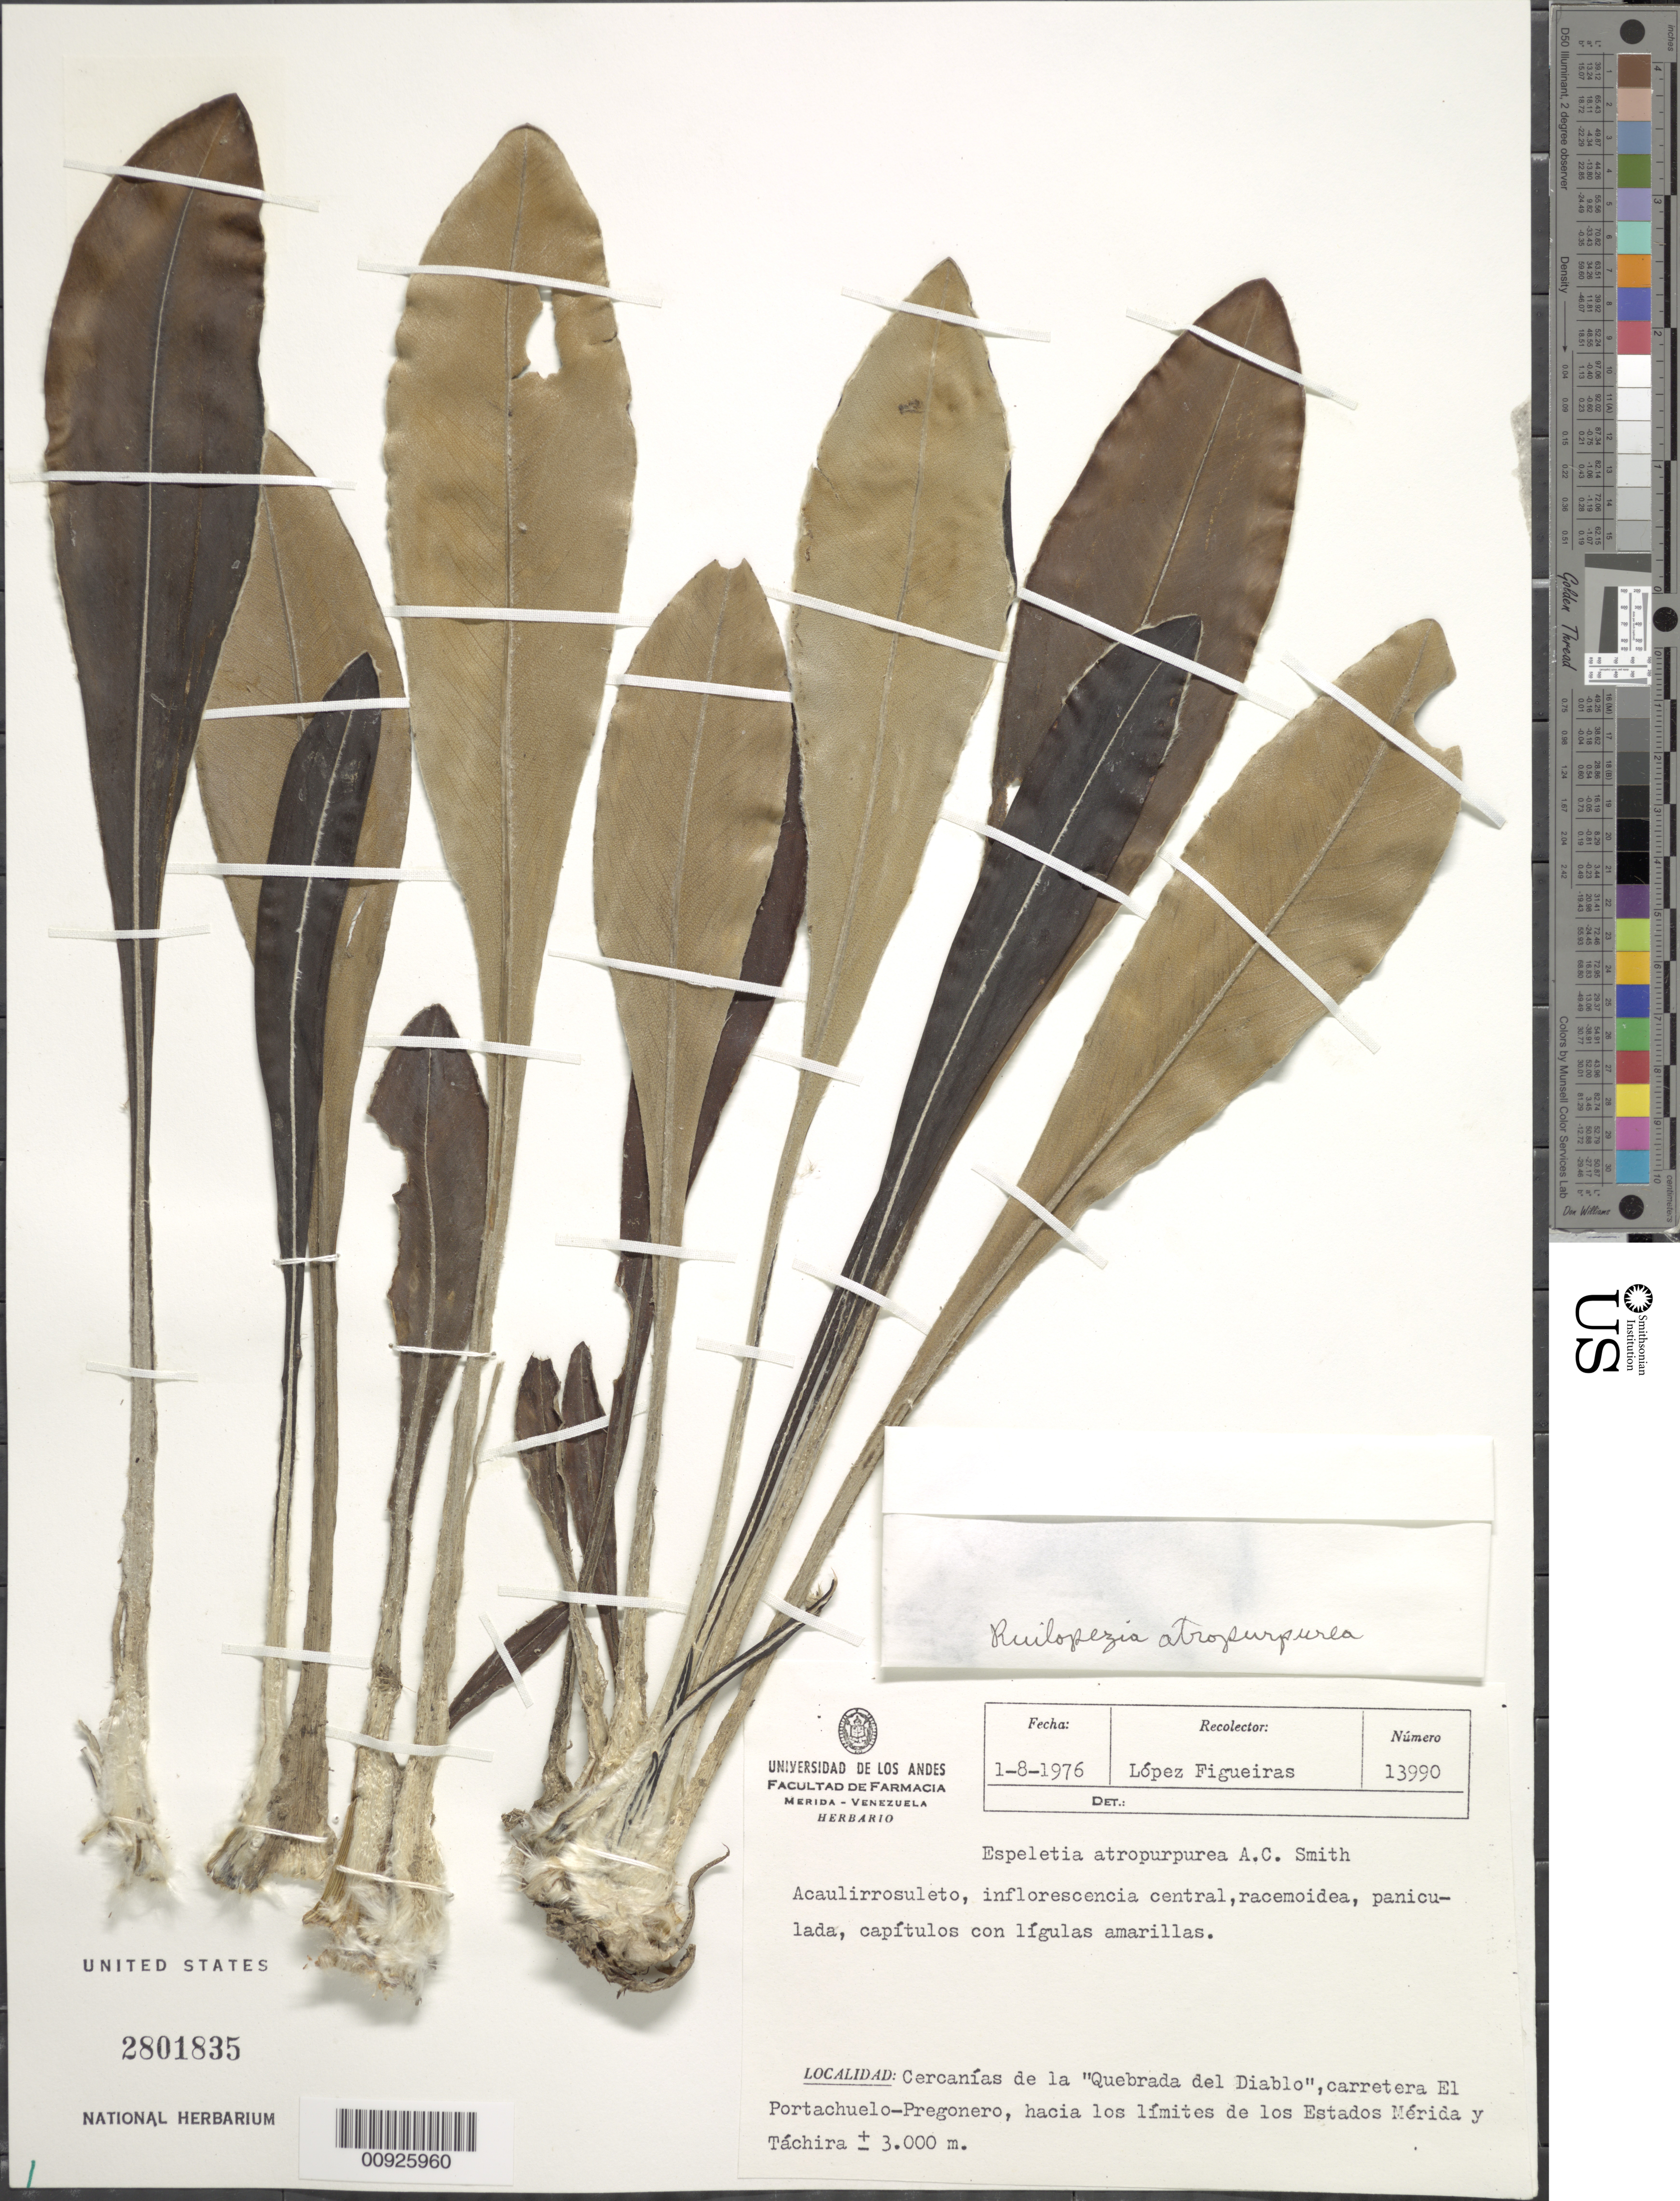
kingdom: Plantae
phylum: Tracheophyta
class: Magnoliopsida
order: Asterales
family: Asteraceae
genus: Ruilopezia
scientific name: Ruilopezia atropurpurea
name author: (A.C. Sm.) Cuatrec.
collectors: M. López Figueiras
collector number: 13990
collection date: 1976-08-01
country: Venezuela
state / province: Mérida / Tachira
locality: Cercanías de la Quebrada del Diablo, carretera de El Portachuelo - Pregonero.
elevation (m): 3000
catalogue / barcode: US 2801835